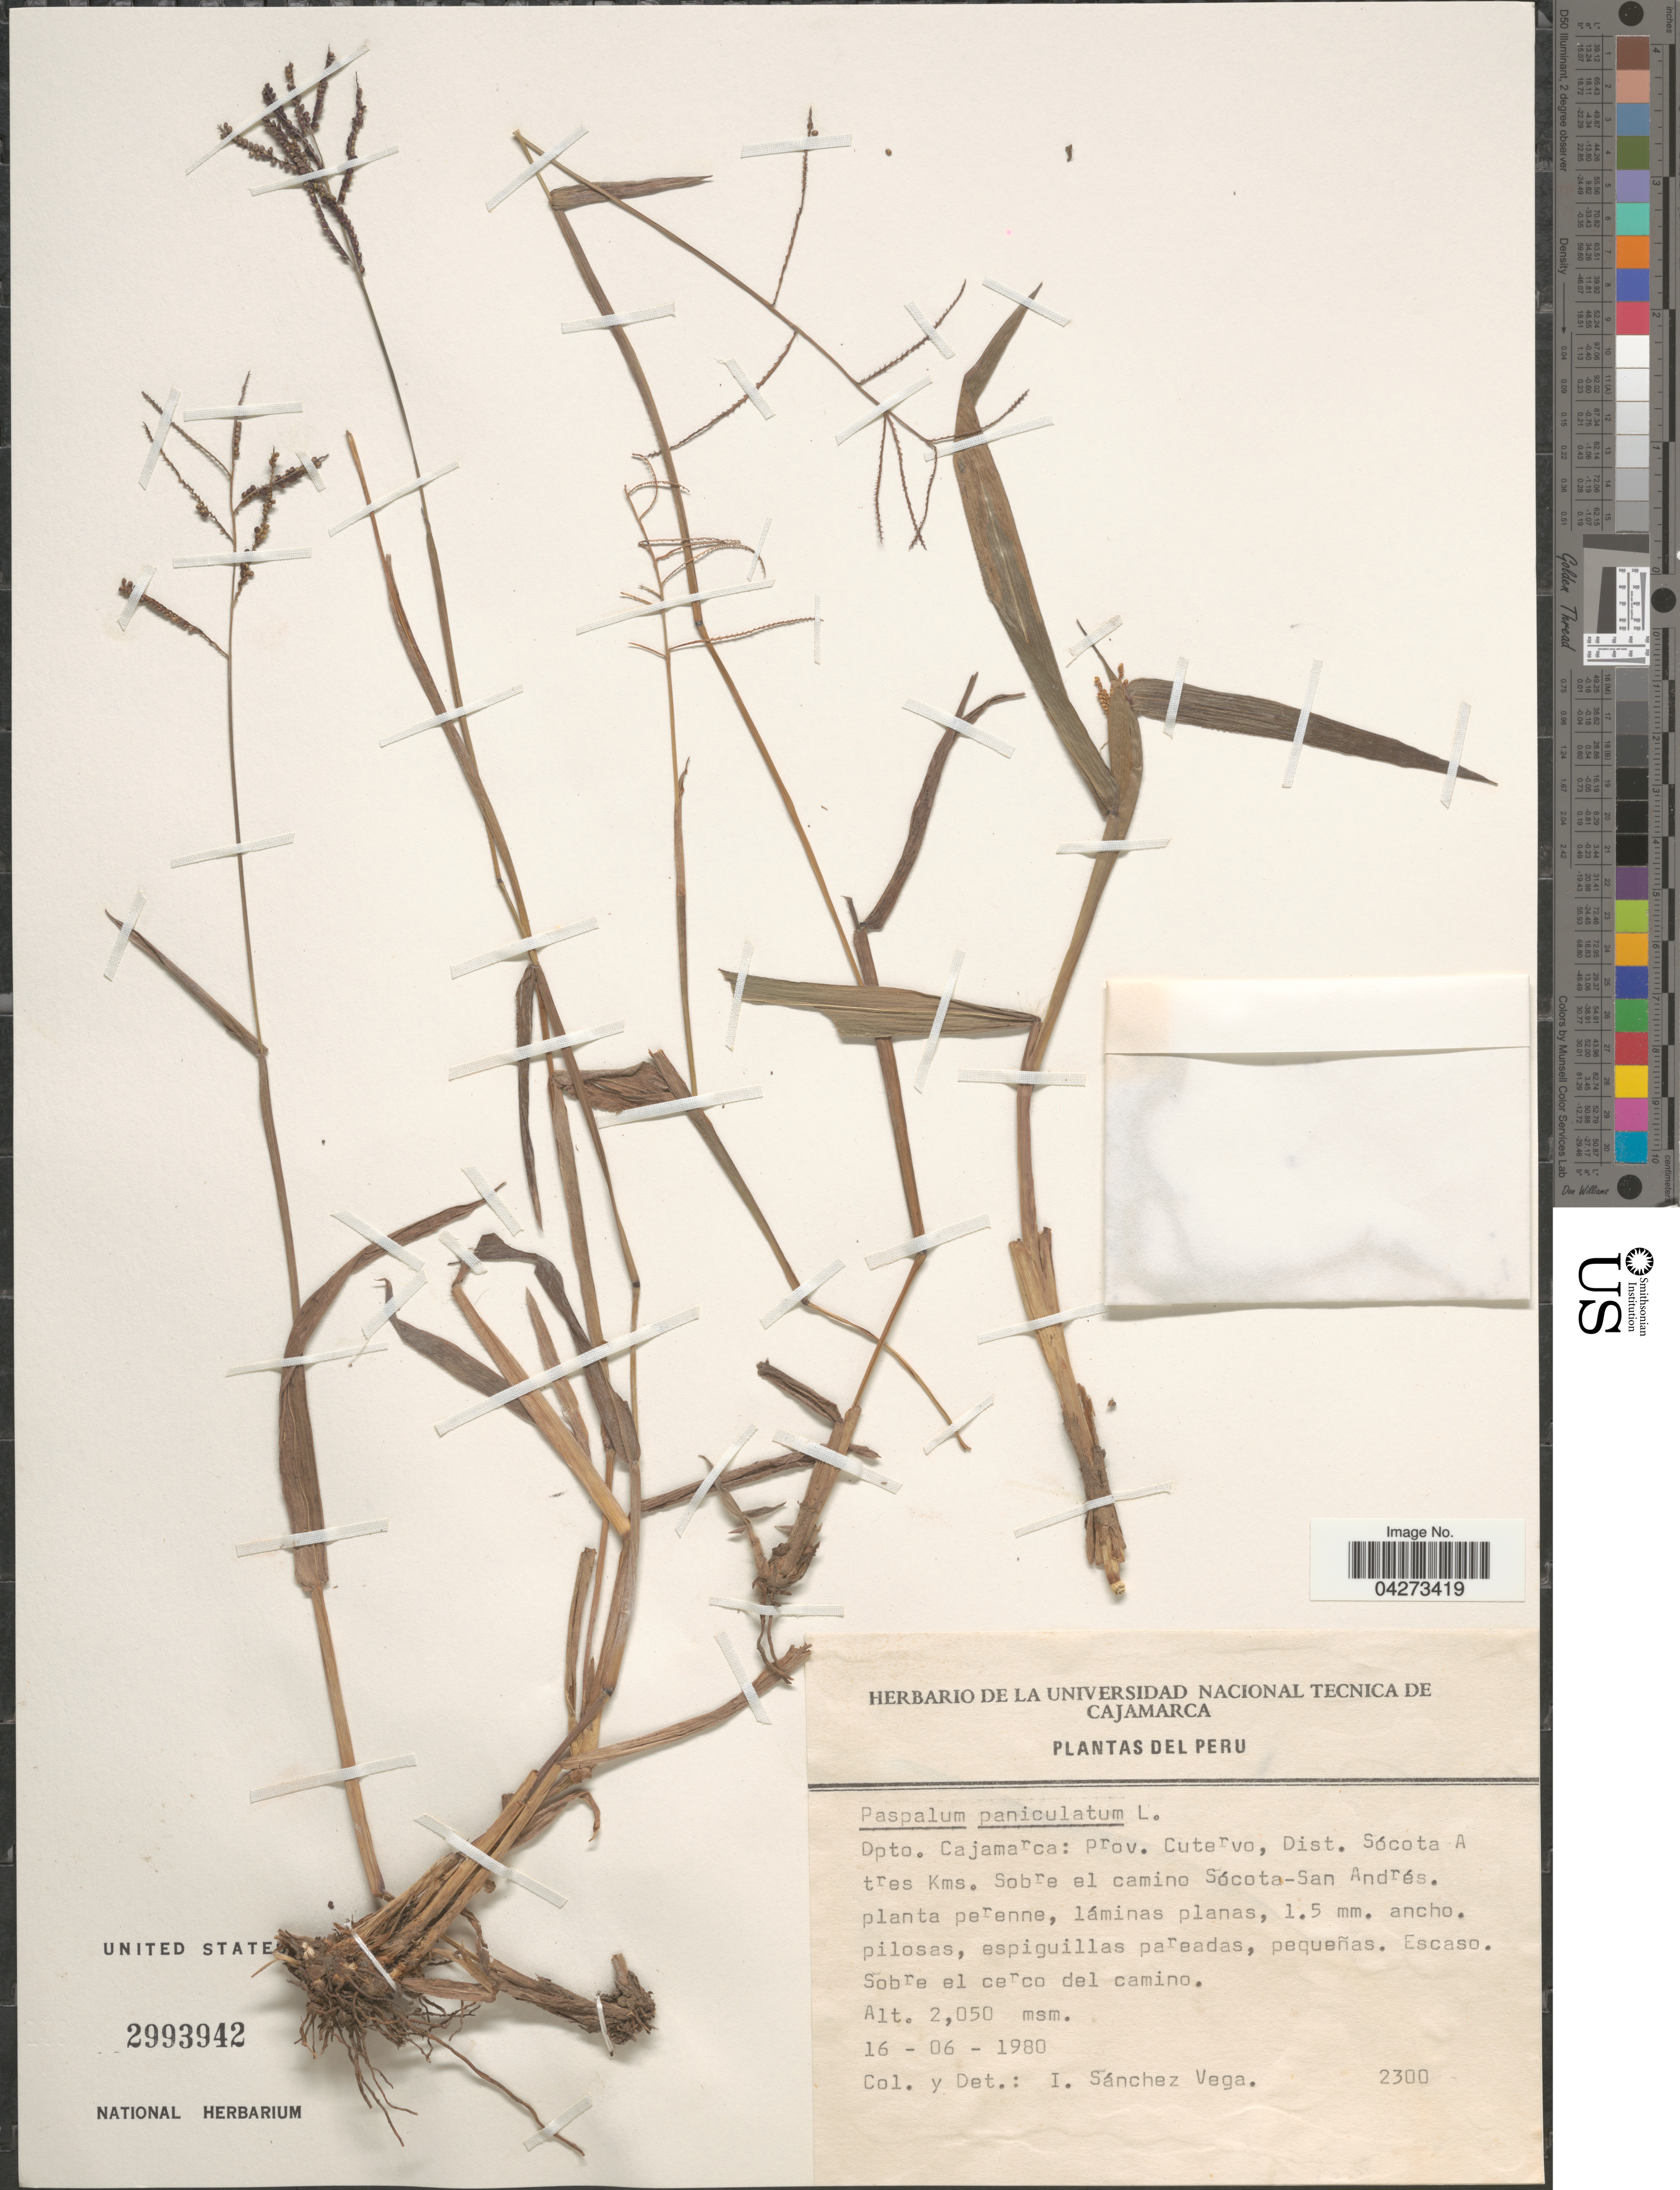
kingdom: Plantae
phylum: Tracheophyta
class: Liliopsida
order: Poales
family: Poaceae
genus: Paspalum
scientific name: Paspalum paniculatum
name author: L.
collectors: I. Sánchez Vega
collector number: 2300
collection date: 1980-06-16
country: Peru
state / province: Cajamarca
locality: Dpto. Cajamarca: Prov. Cutervo, Dist. Sócota A tres Kms. Sobre el camino Sócota-San Andrés.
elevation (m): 2050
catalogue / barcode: US 2993942